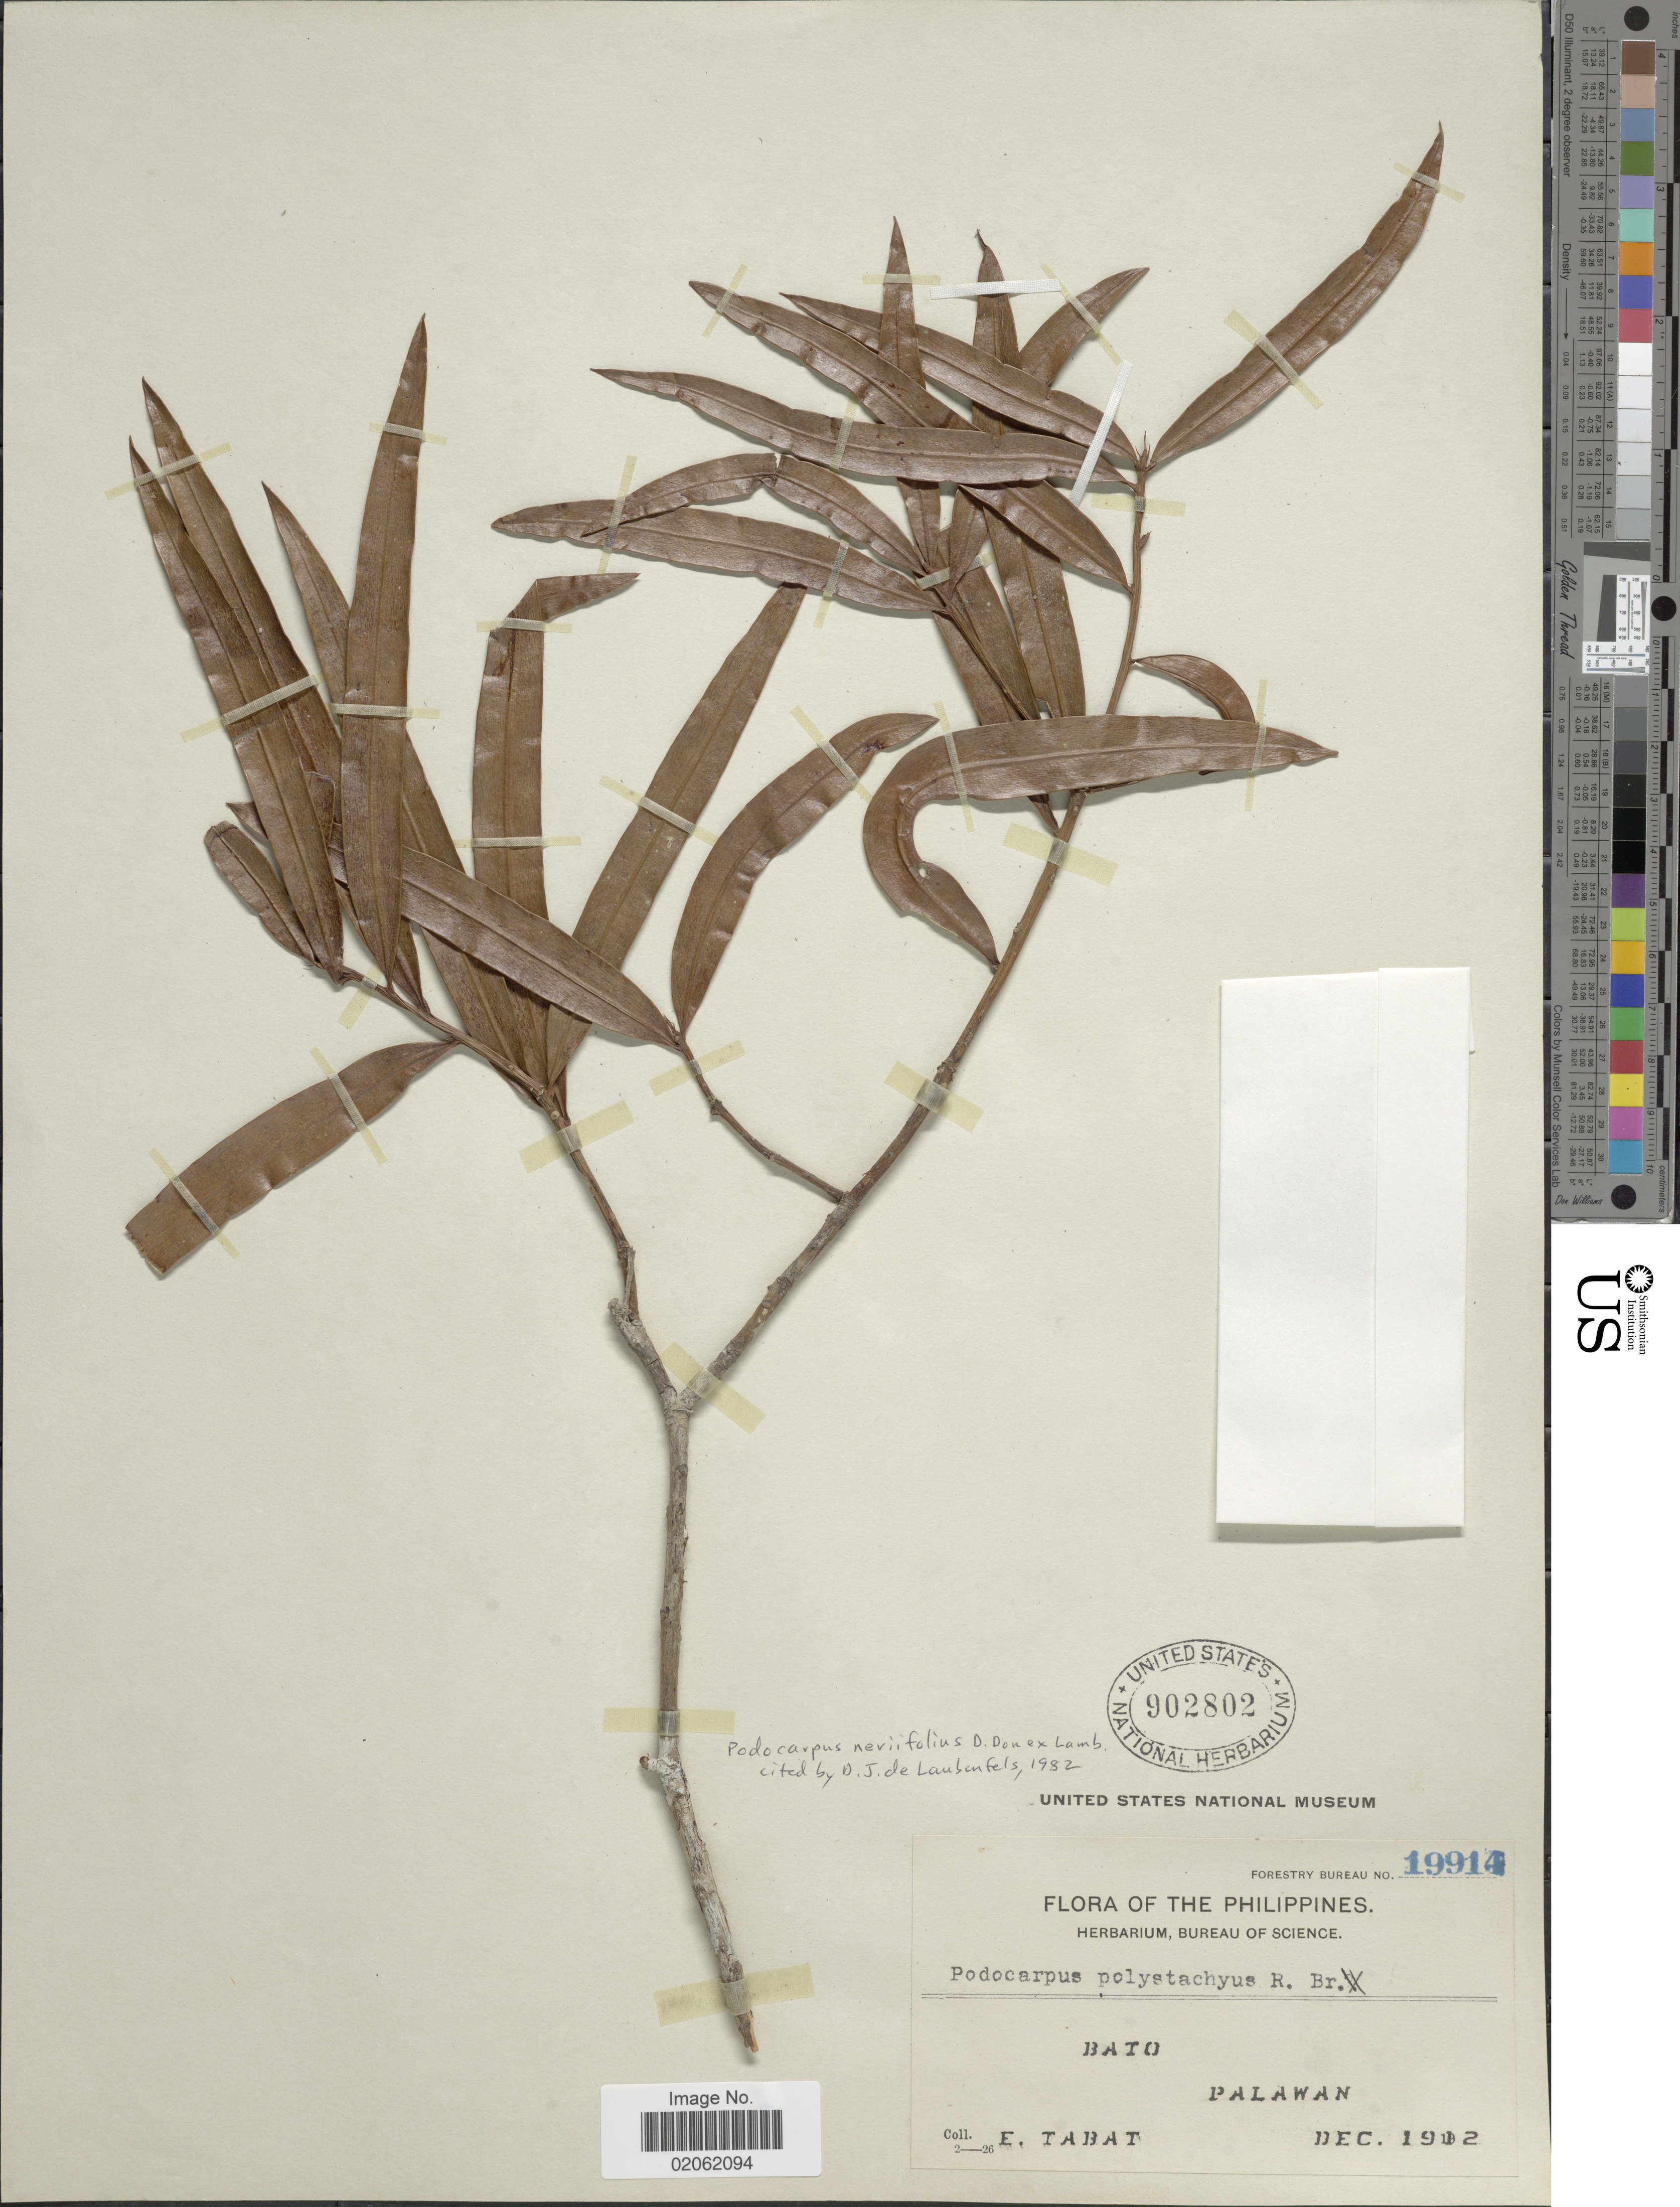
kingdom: Plantae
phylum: Tracheophyta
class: Pinopsida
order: Pinales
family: Podocarpaceae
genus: Podocarpus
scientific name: Podocarpus neriifolius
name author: D. Don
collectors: E. Tabat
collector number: Forestry Bureau 19914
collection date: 1912-12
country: Philippines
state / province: Mimaropa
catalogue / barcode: US 902802